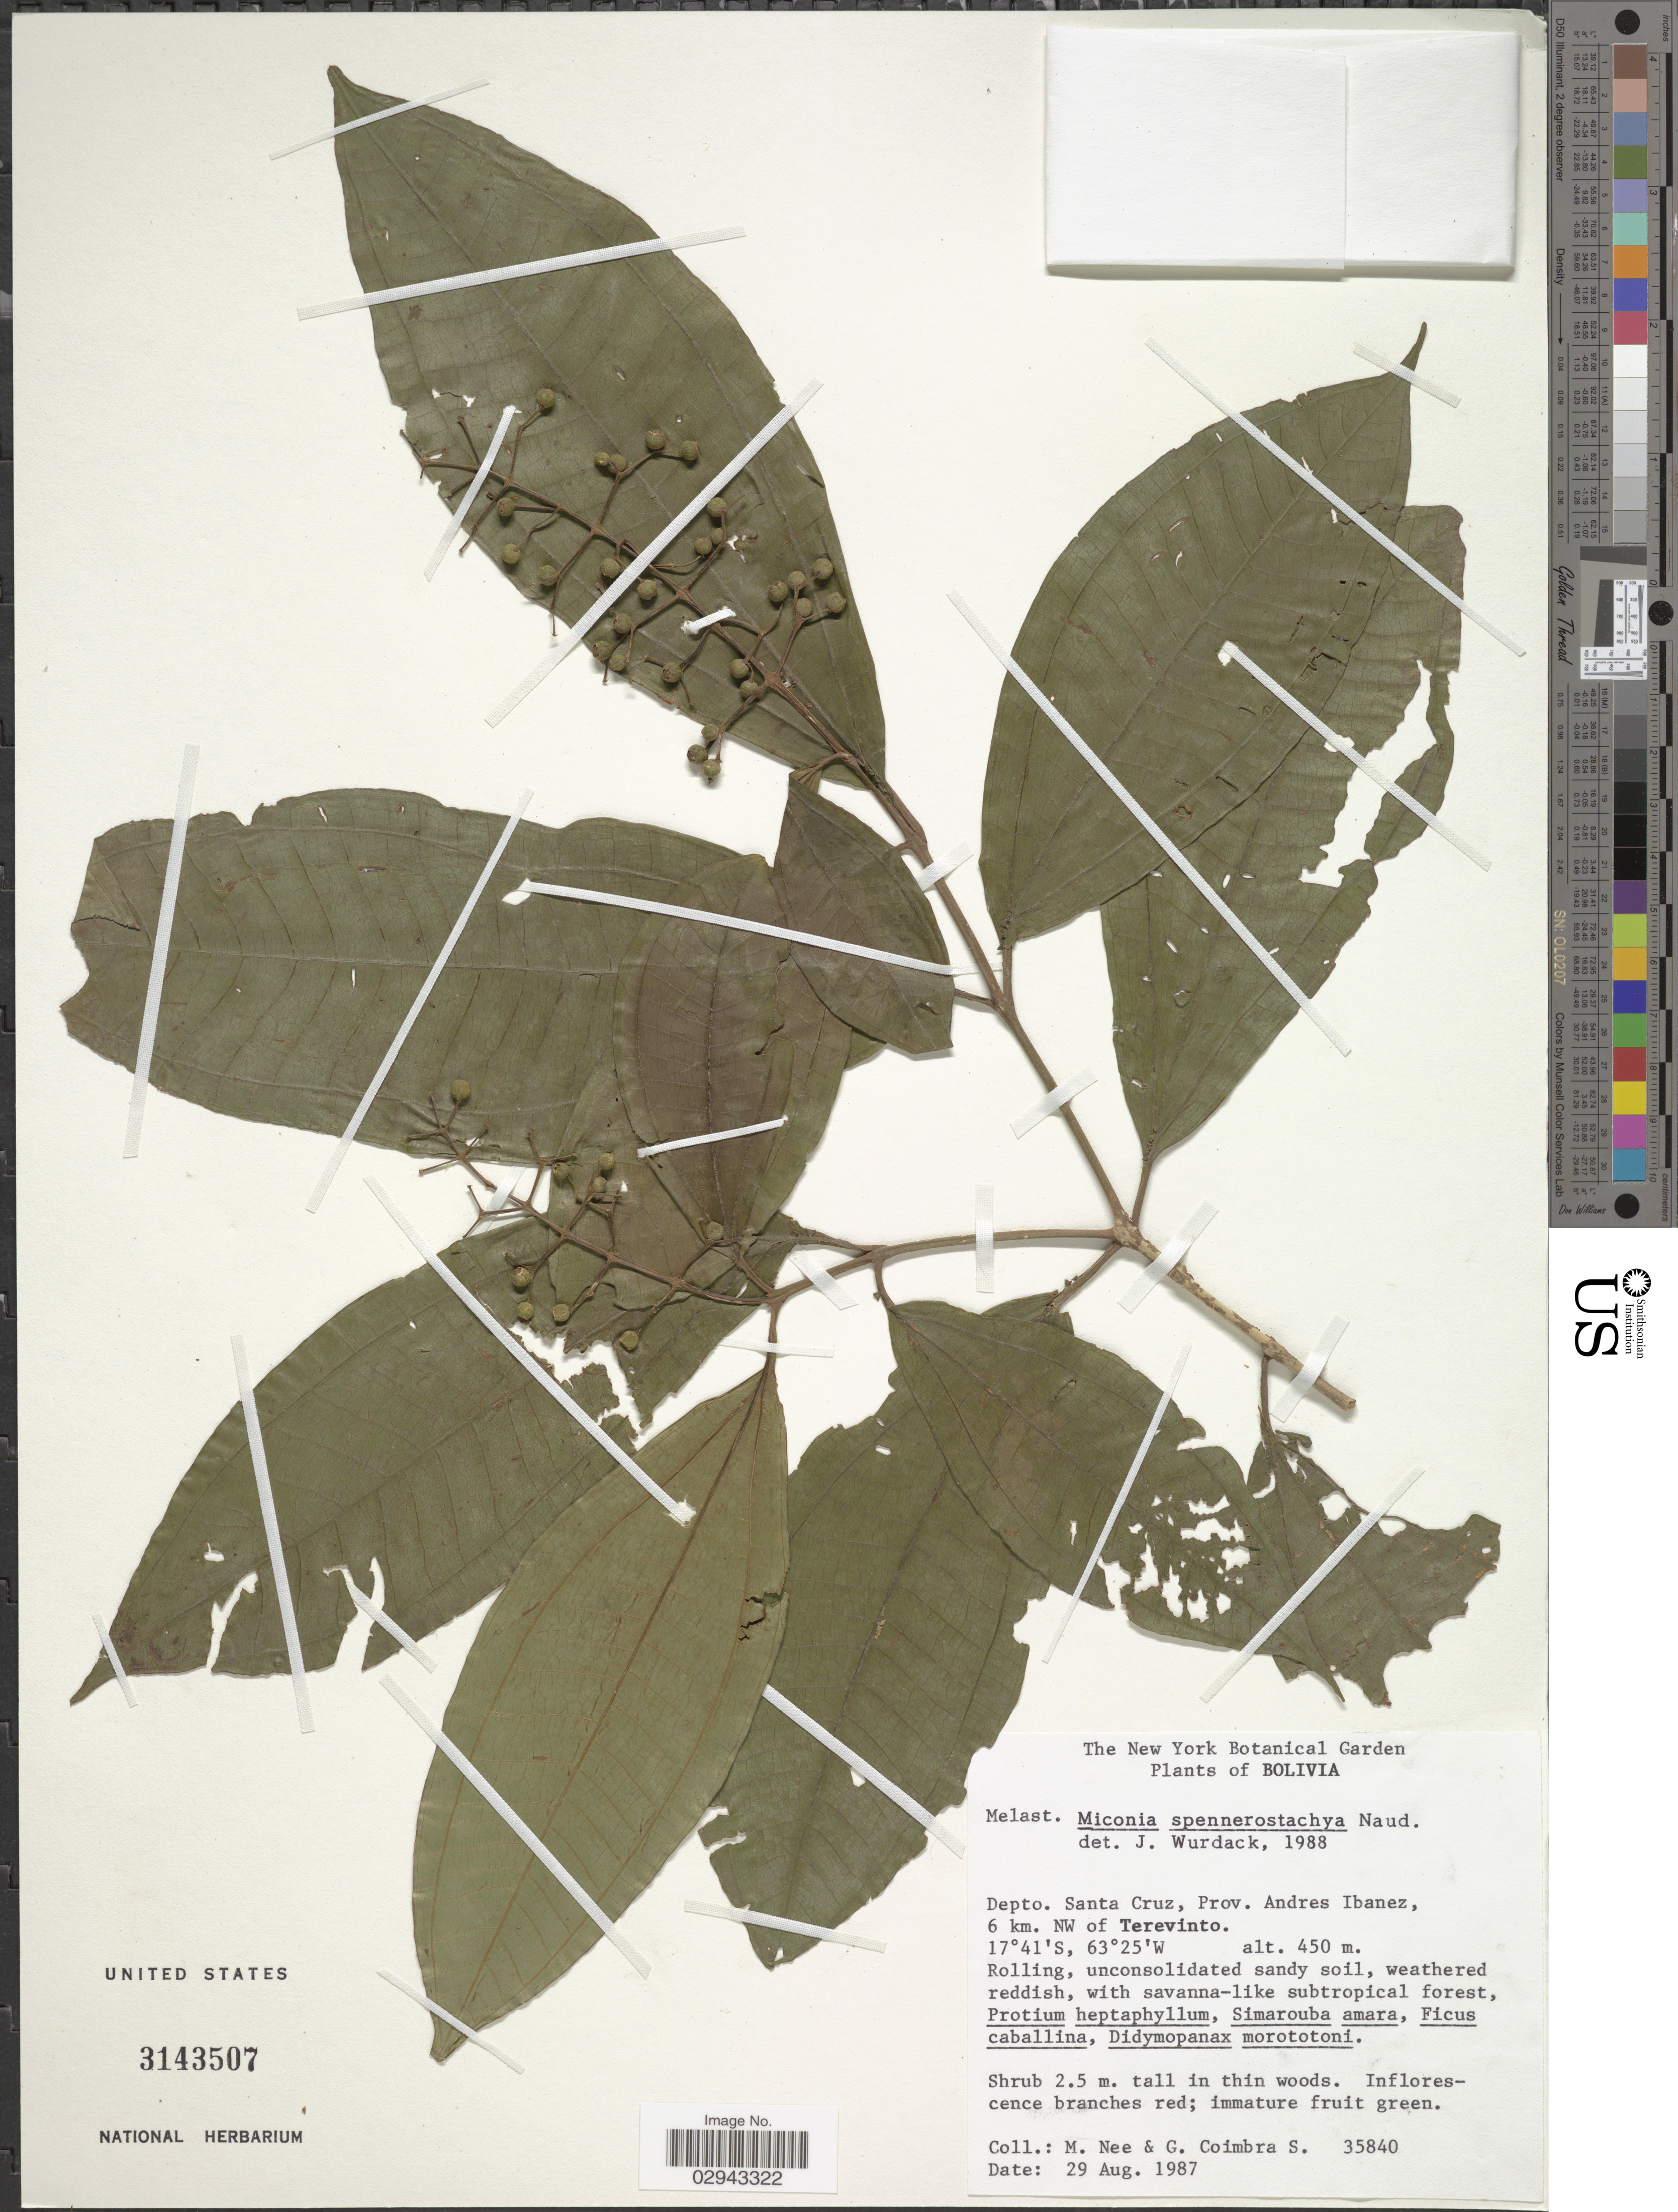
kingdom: Plantae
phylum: Tracheophyta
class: Magnoliopsida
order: Myrtales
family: Melastomataceae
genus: Miconia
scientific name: Miconia spennerostachya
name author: Naudin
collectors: M. Nee & G. Coimbra S.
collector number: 35840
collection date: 1987-08-29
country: Bolivia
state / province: Santa Cruz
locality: Depto. Santa Cruz, Prov. Andres Ibanez, 6 km. NW of Terevinto.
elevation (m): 450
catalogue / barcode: US 3143507